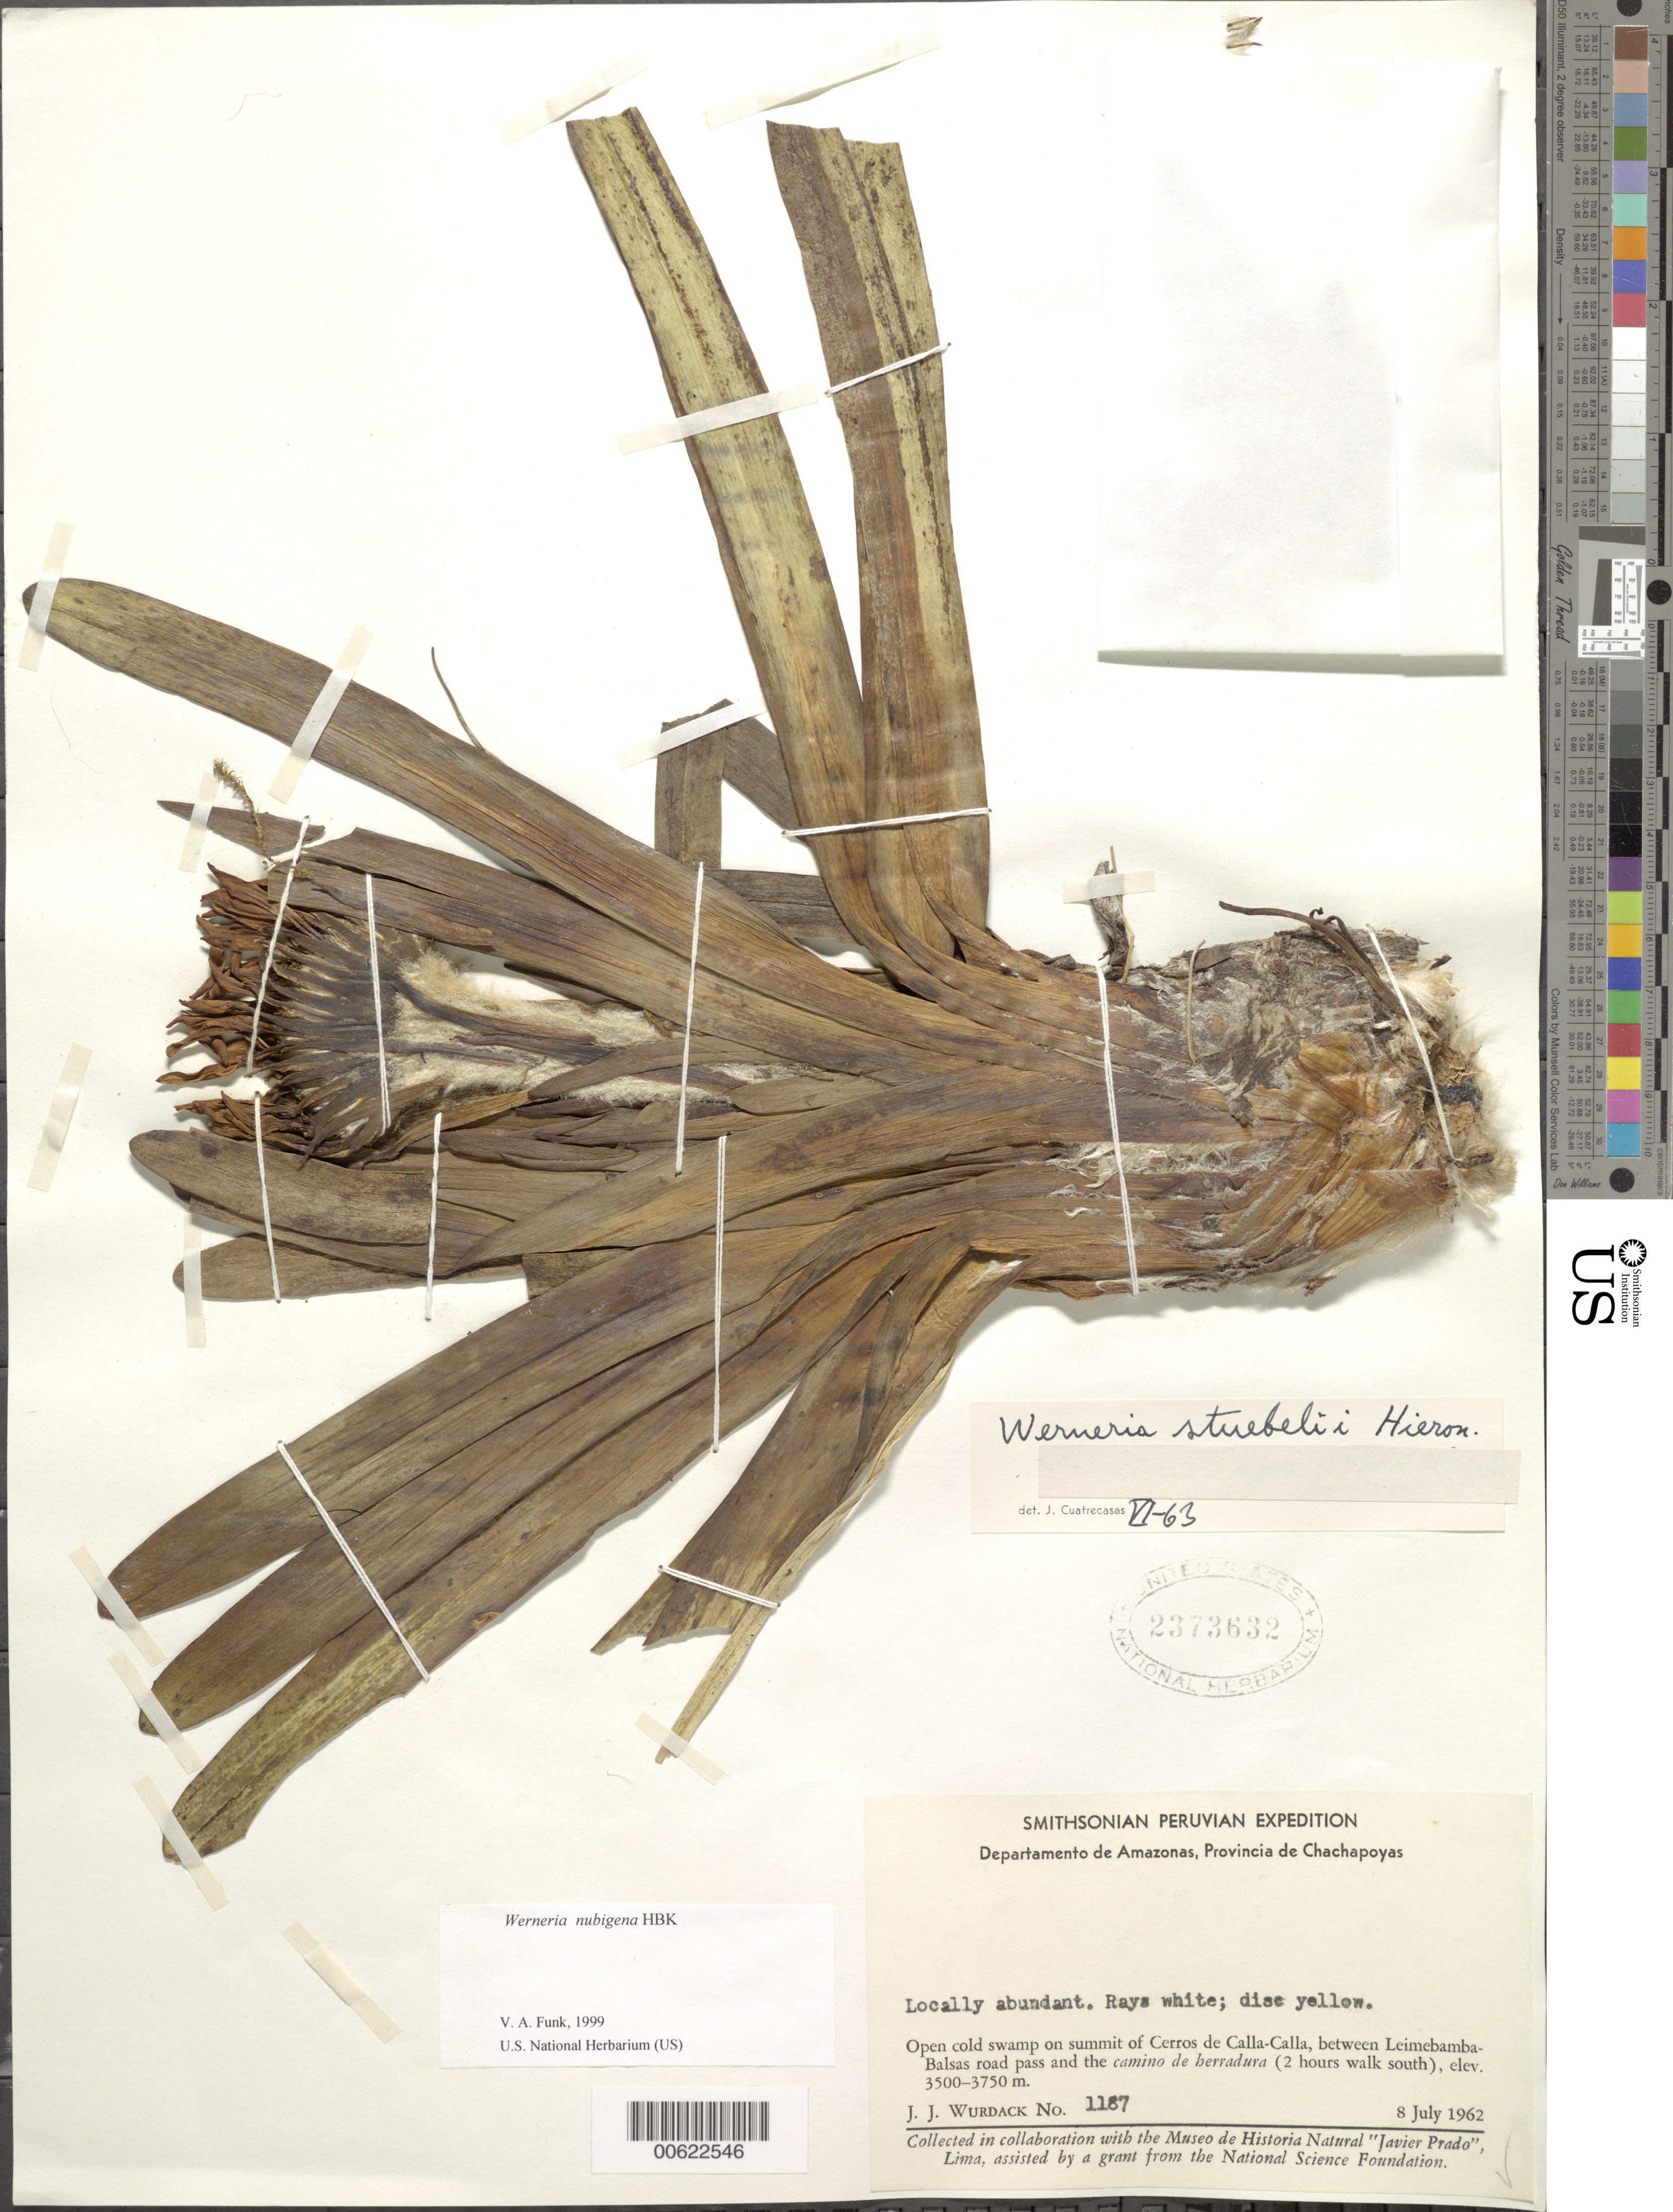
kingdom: Plantae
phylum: Tracheophyta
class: Magnoliopsida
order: Asterales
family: Asteraceae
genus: Werneria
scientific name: Werneria nubigena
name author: Kunth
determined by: Funk, Vicki A., (BOT), Smithsonian Institution - National Museum of Natural History (UNITED STATES)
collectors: J. J. Wurdack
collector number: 1187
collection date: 1962-07-08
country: Peru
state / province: Amazonas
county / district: Chachapoyas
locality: Cerros de Calla-Calla, between Leimebamba-Balsas road pass and the Camino de Herradura (2hr walk S)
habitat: Open cold swamp on summit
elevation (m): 3500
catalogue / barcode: US 2373632